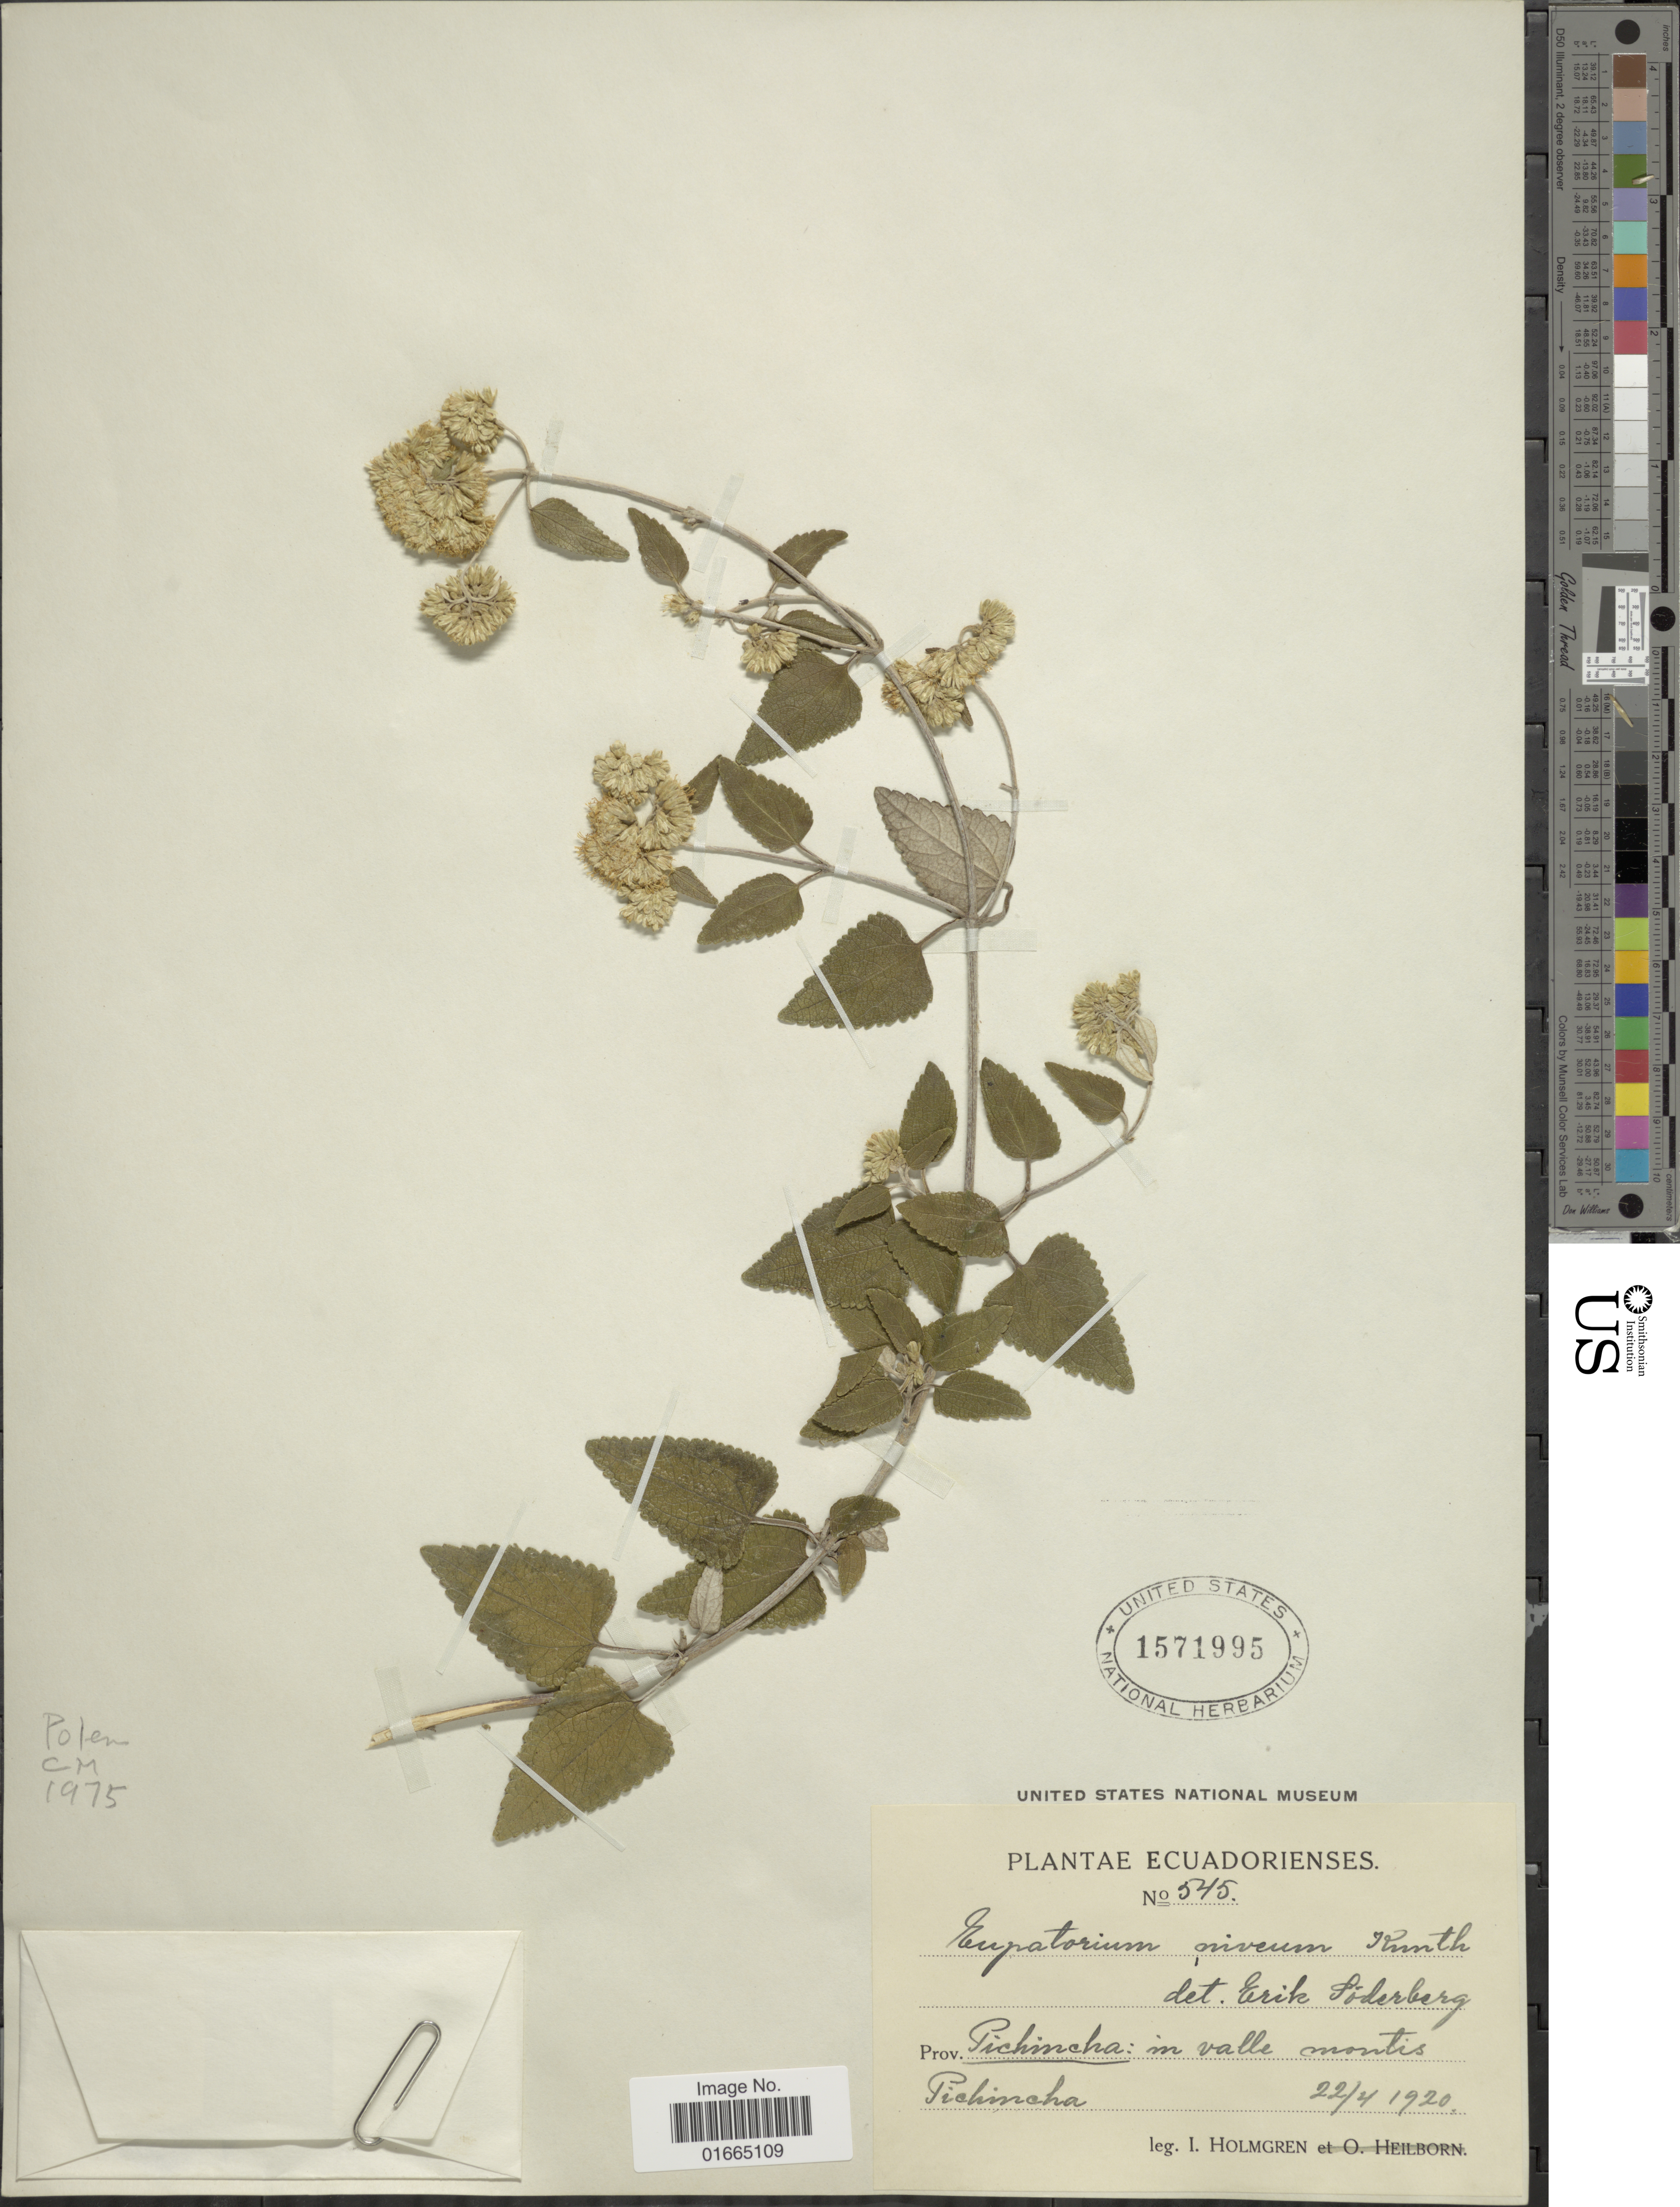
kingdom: Plantae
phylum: Tracheophyta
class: Magnoliopsida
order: Asterales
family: Asteraceae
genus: Cronquistianthus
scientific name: Cronquistianthus niveus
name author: (Kunth) R.M. King & H. Rob.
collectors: I. Holmgren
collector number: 545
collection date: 1920-04-22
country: Ecuador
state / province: Pichincha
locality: Prov. Pichincha: in valle montis Pichincha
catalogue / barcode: US 1571995